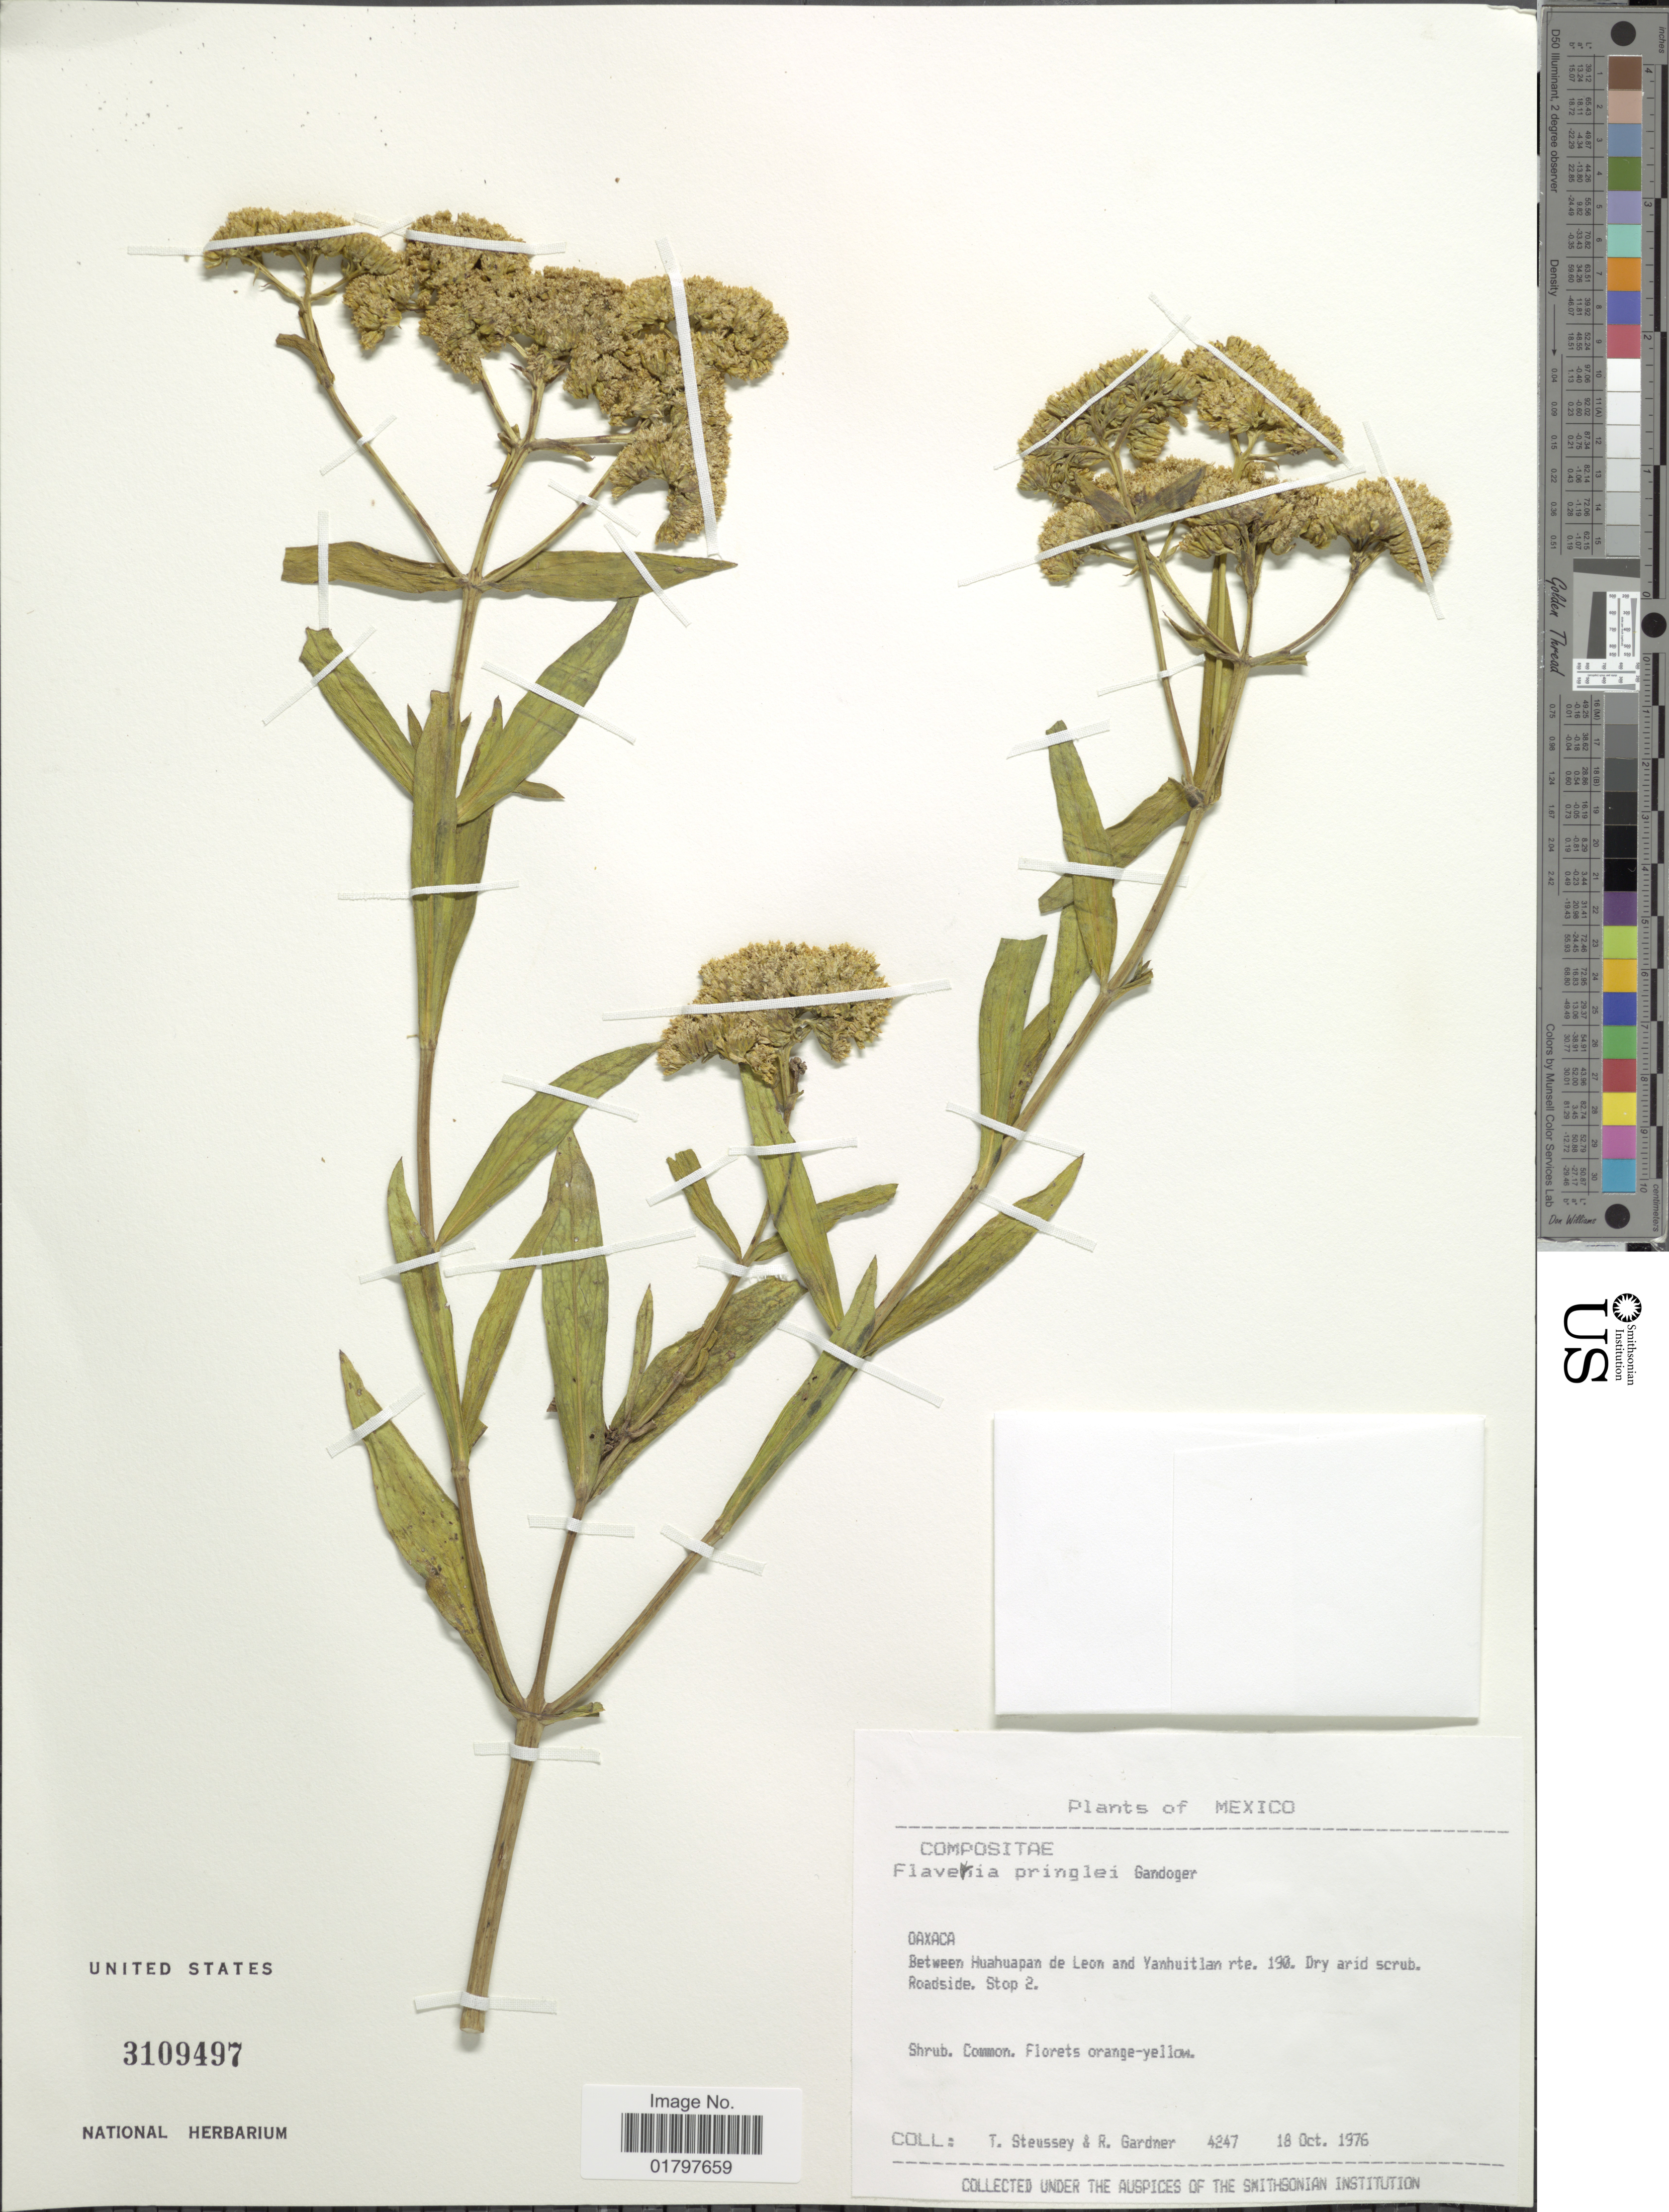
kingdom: Plantae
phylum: Tracheophyta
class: Magnoliopsida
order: Asterales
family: Asteraceae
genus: Flaveria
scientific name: Flaveria pringlei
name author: Gand.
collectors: T. Steussy & R. C. Gardner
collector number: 4247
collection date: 1976-10-18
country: Mexico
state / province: Oaxaca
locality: Between Huahuapan de Leon and Yanhuitlan rte. 190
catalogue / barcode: US 3109497